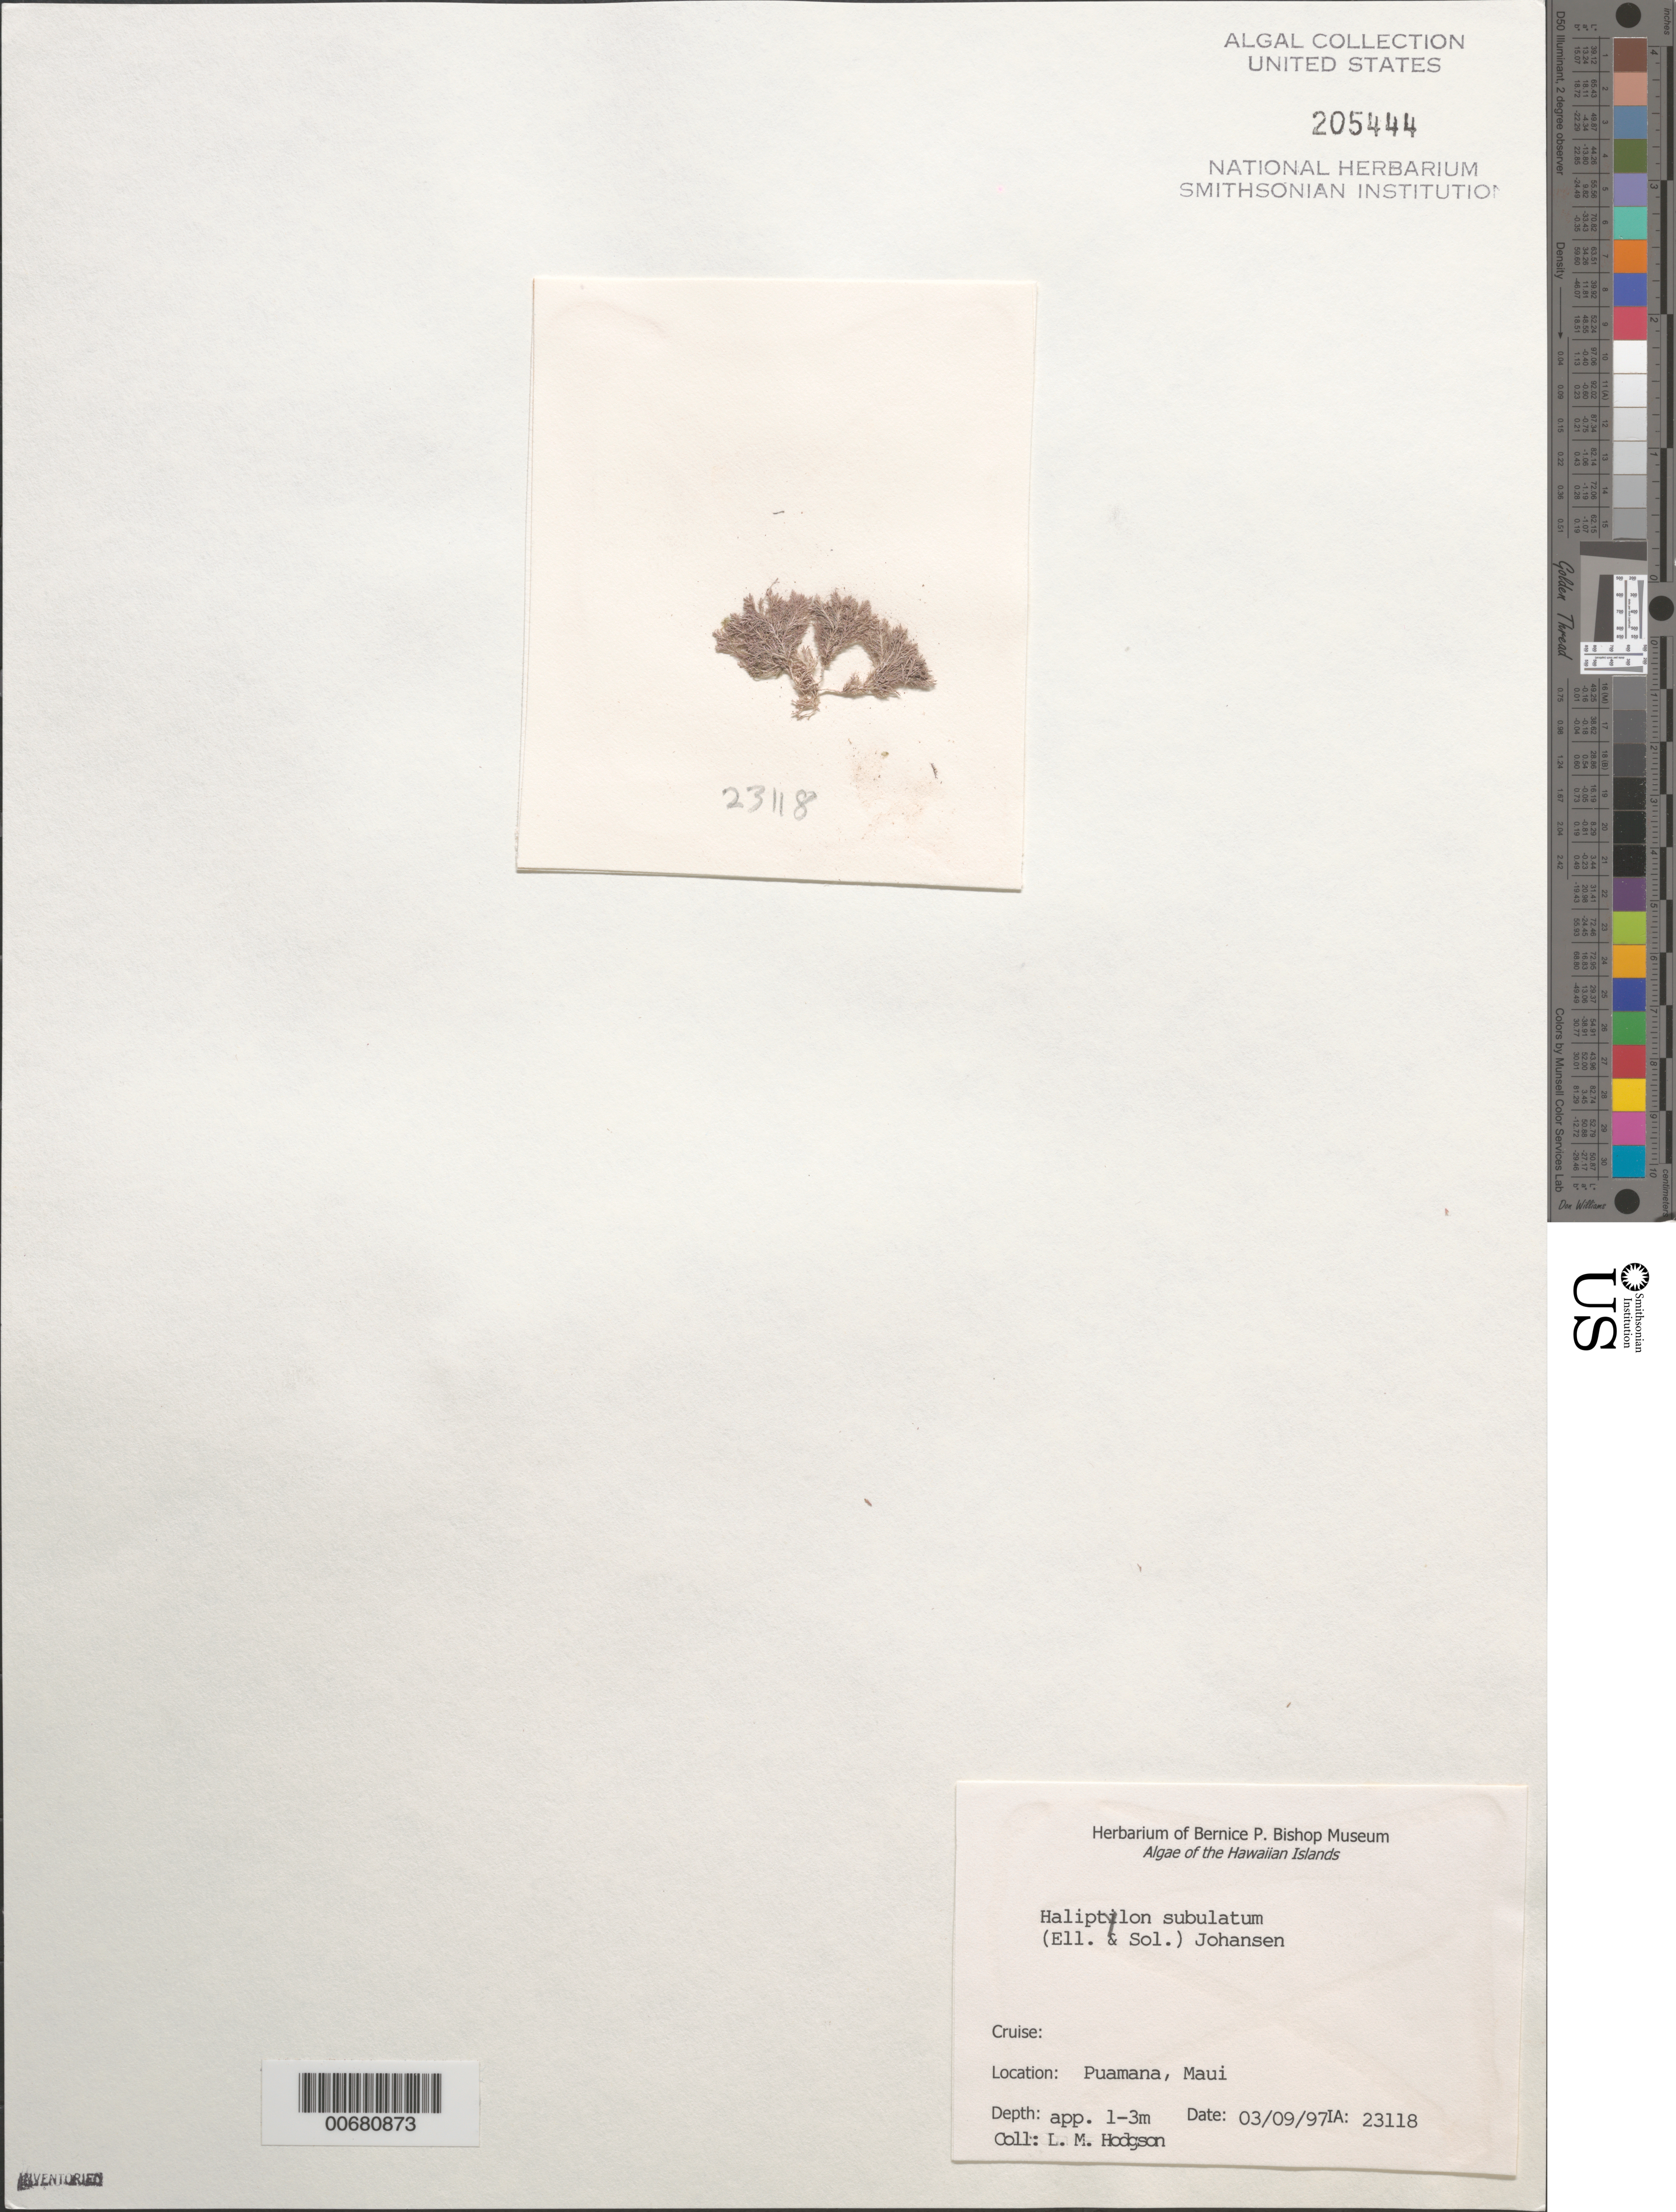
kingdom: Plantae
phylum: Rhodophyta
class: Florideophyceae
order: Corallinales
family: Corallinaceae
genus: Jania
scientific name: Jania subulata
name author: (Ellis & Sol.) Sond.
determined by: Algae name updating Project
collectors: L. M. Hodgson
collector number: IAA 23118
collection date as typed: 09 Mar 1997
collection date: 1997-03-09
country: United States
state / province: Hawaii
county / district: Maui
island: Maui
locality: Puamana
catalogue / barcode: US 205444